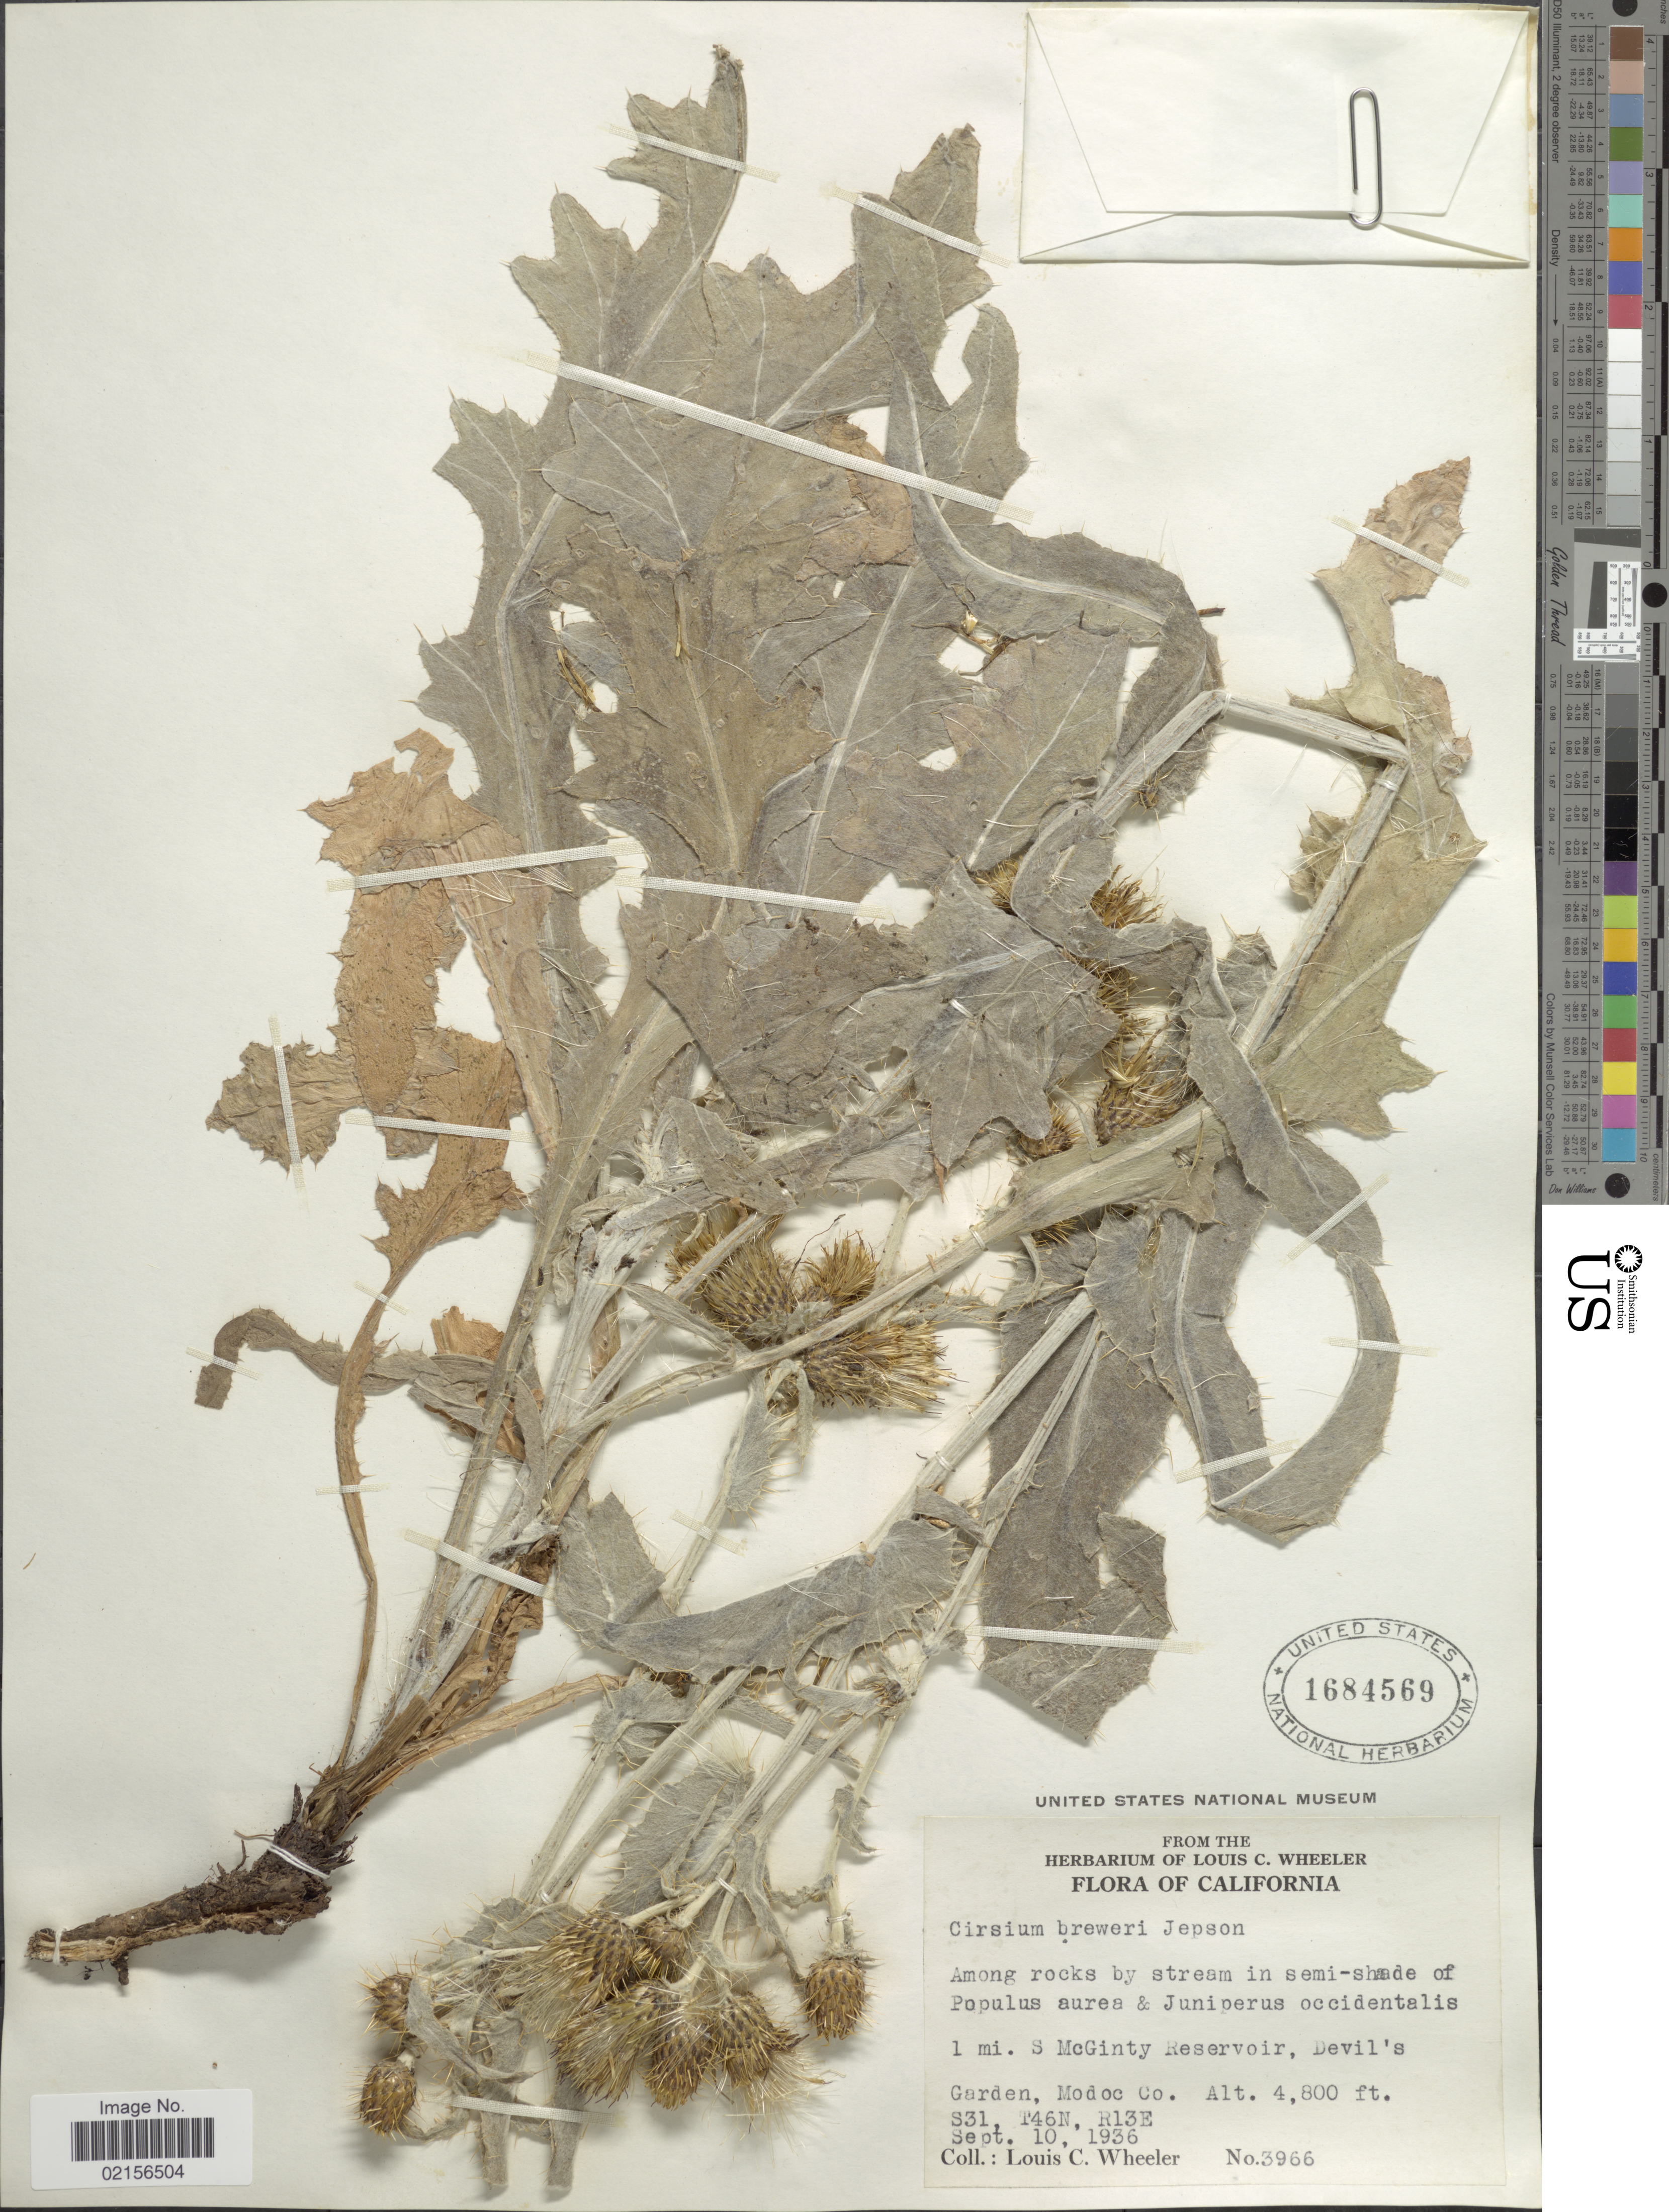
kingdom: Plantae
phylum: Tracheophyta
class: Magnoliopsida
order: Asterales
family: Asteraceae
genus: Cirsium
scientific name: Cirsium breweri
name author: (A. Gray) Jeps.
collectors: L. C. Wheeler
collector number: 3966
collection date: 1936-09-10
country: United States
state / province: California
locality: Among rocks by stream in semi-shade of Populus aurea & Juniperus occidentalis 1 mi S McGinty Reservoir, Devil's, S31, T46N, R13E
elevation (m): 1463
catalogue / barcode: US 1684569